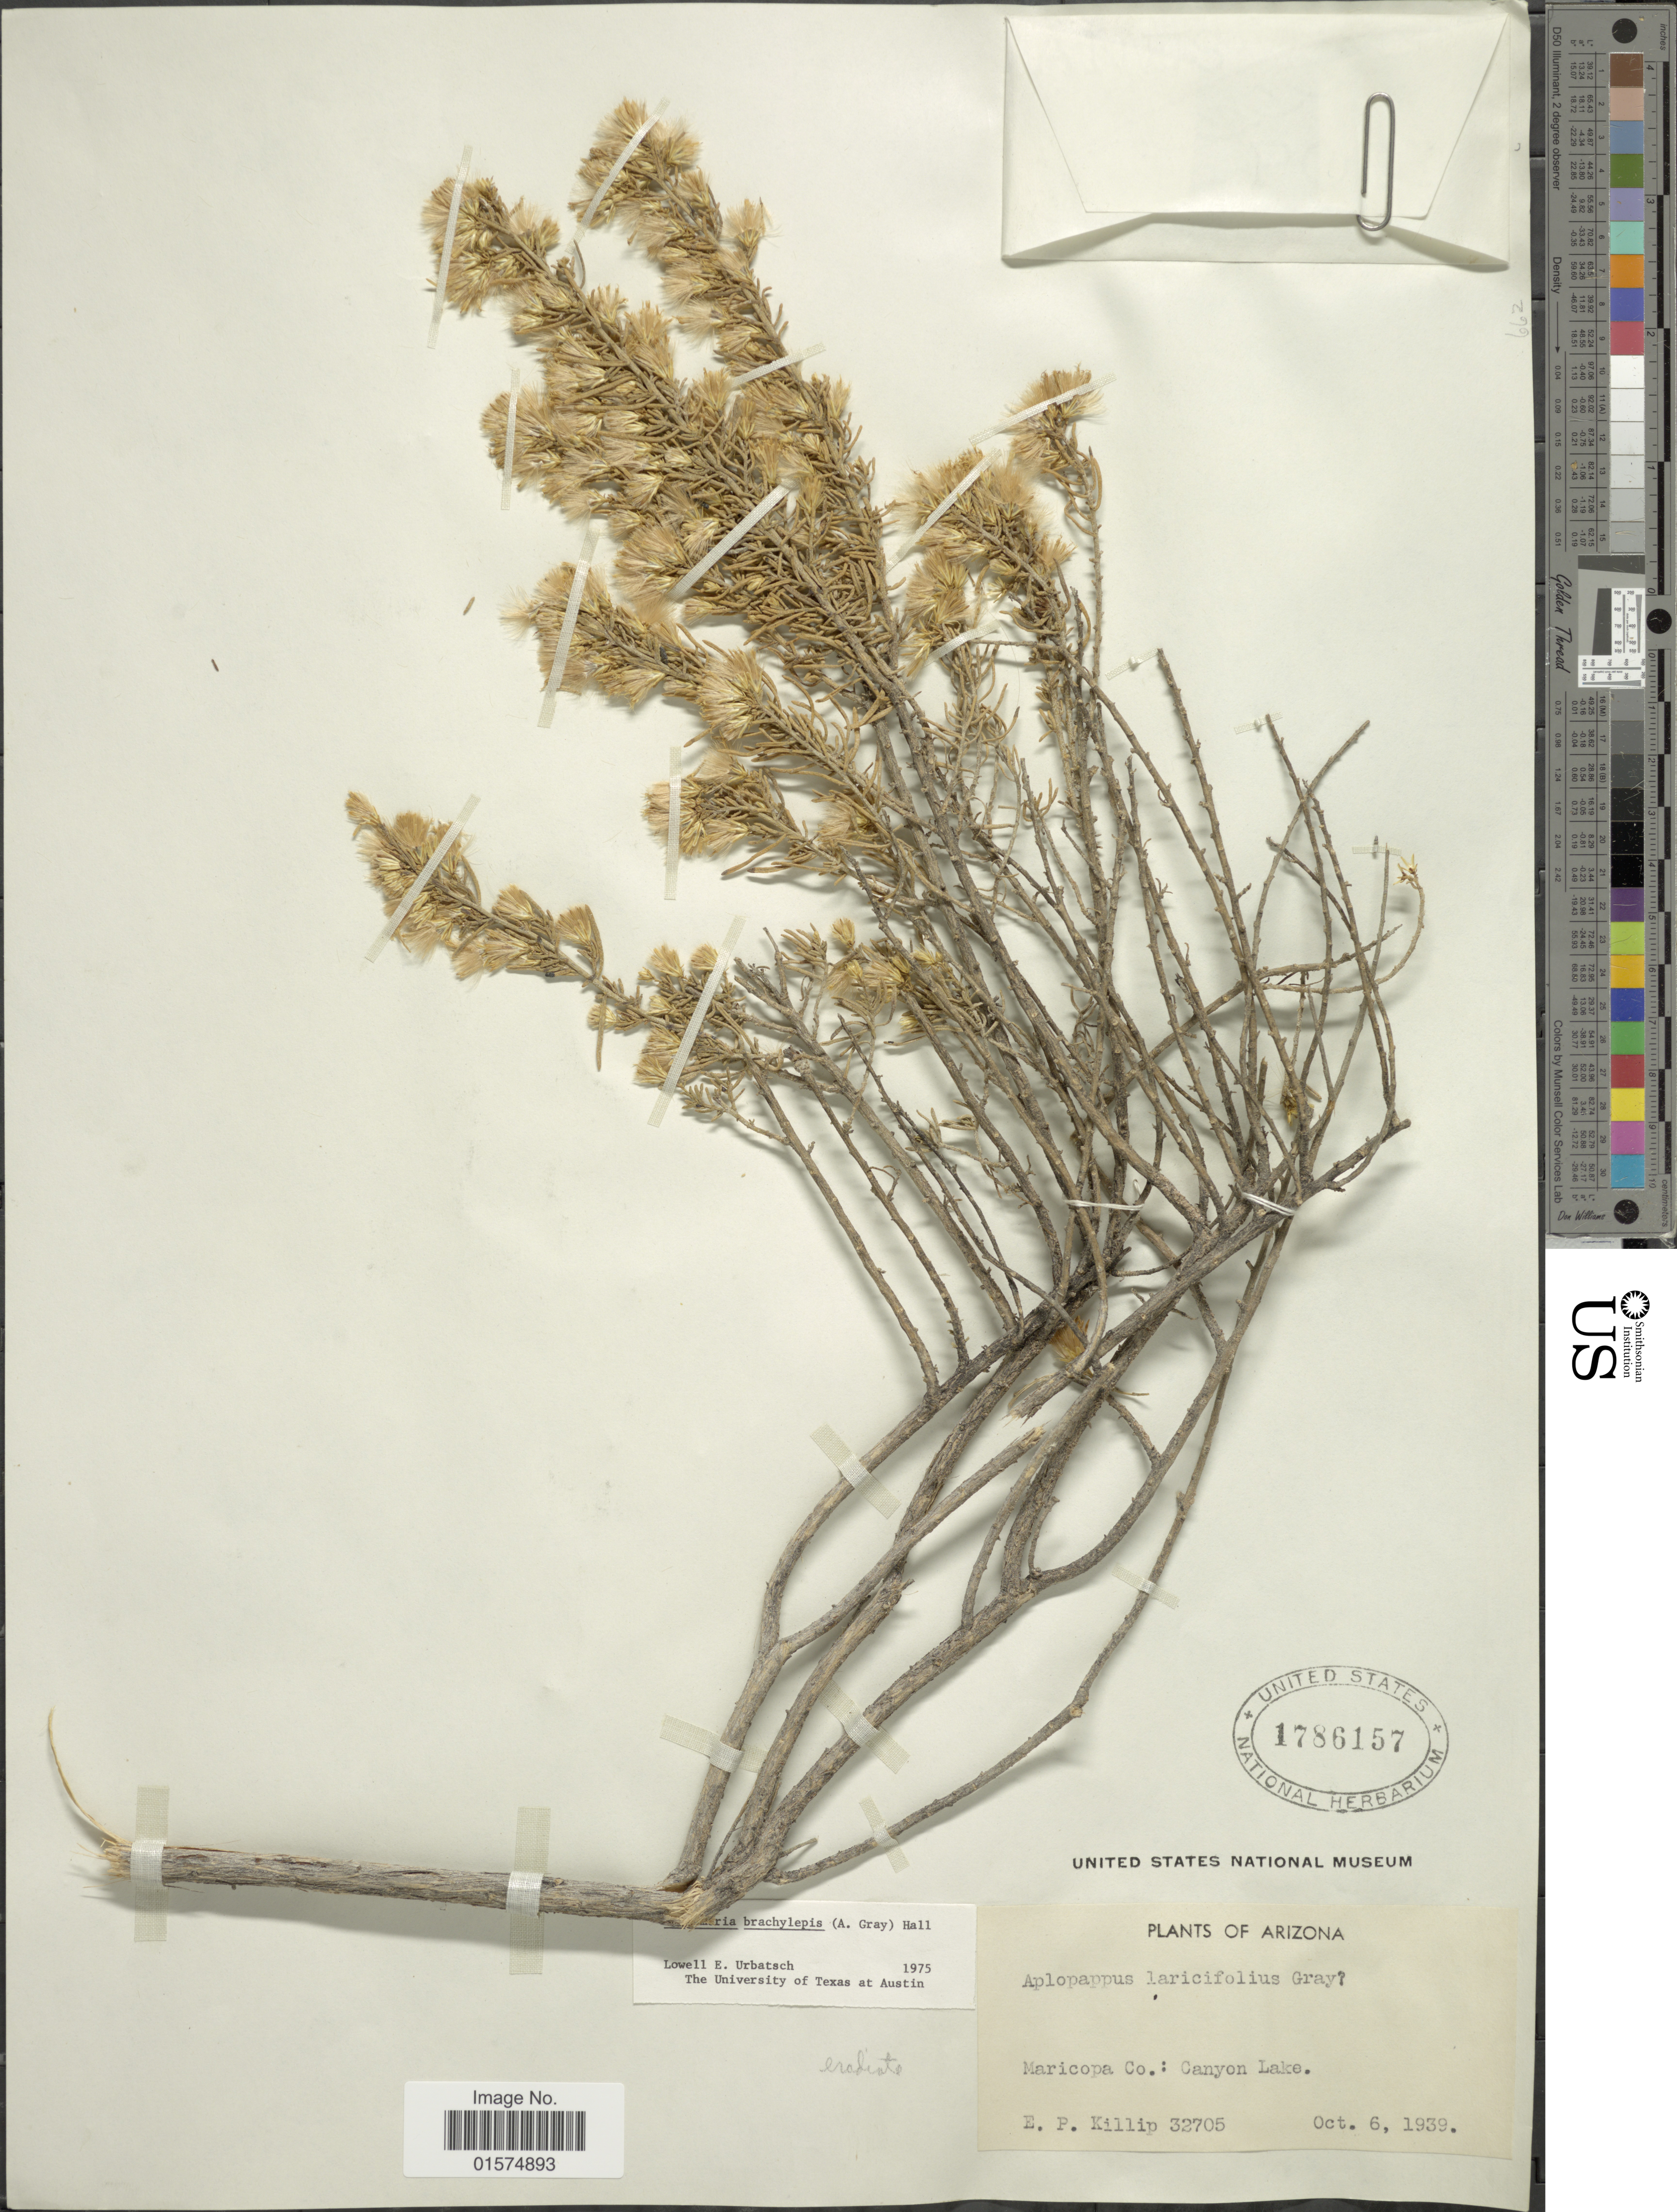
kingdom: Plantae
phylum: Tracheophyta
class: Magnoliopsida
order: Asterales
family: Asteraceae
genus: Ericameria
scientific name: Ericameria brachylepis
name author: (A. Gray) H.M. Hall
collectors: E. P. Killip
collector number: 32705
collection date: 1939-10-06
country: United States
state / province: Arizona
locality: Maricopa Co.: Canyon Lake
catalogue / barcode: US 1786157